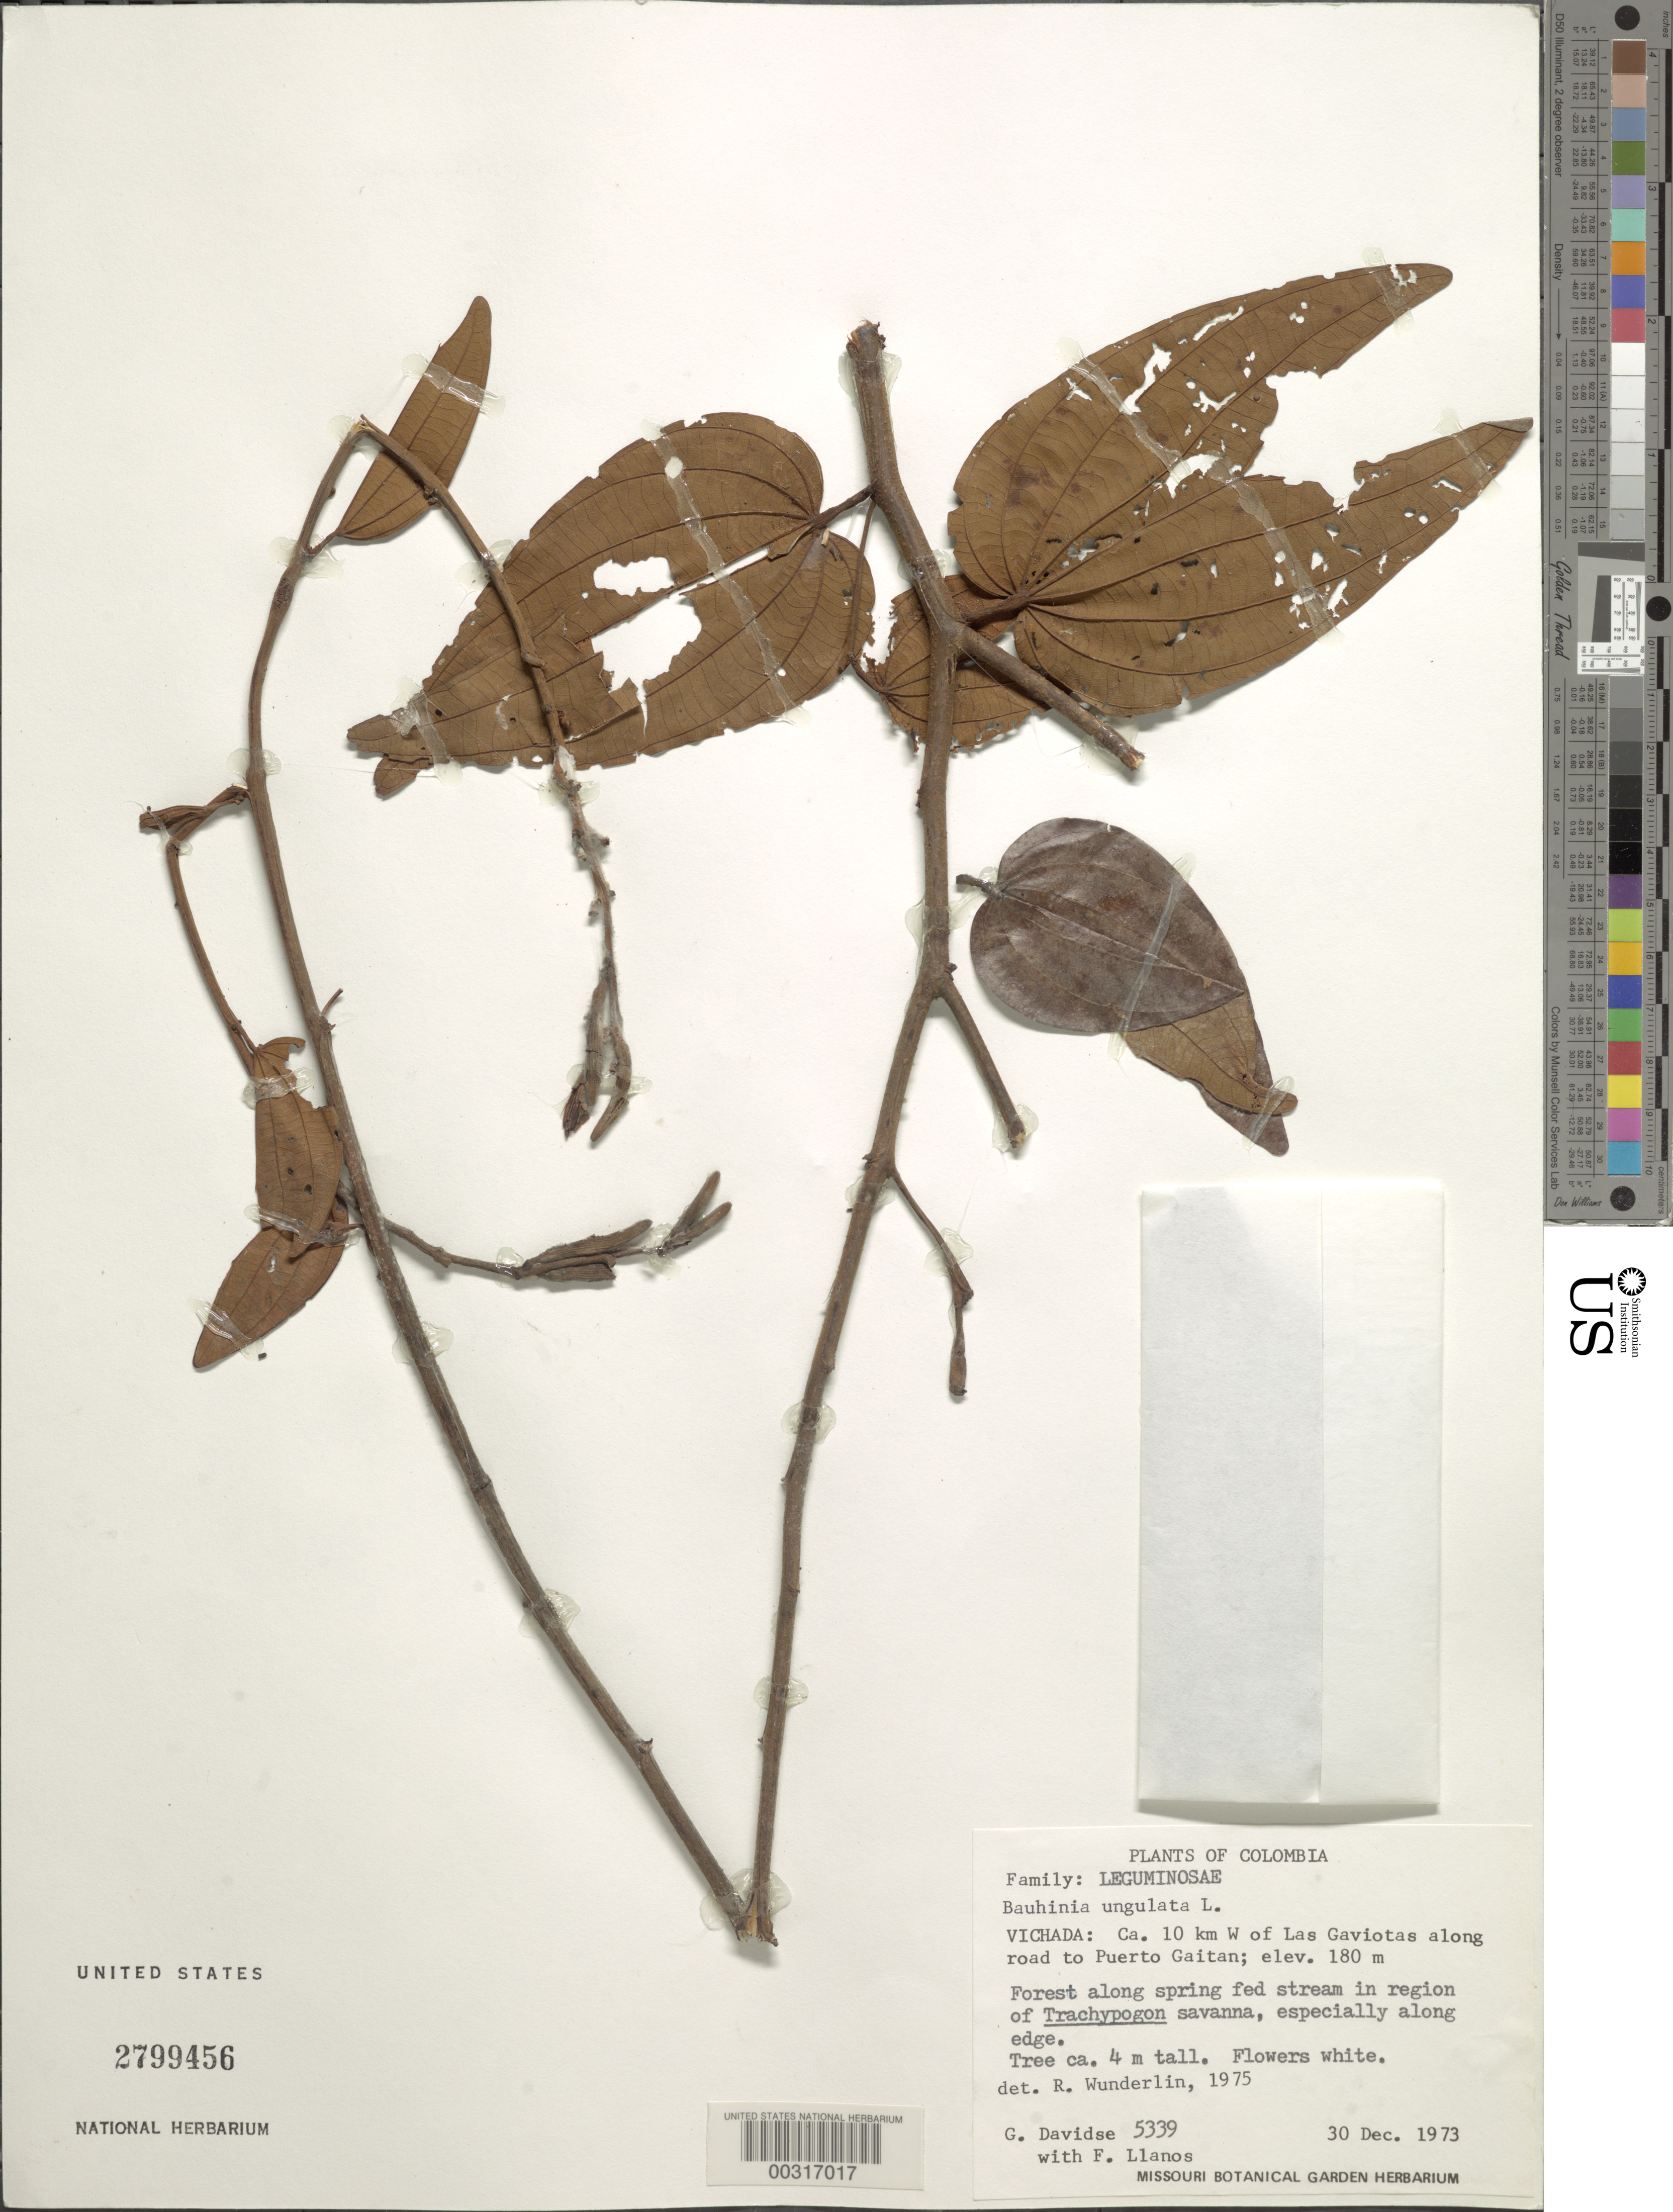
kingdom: Plantae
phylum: Tracheophyta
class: Magnoliopsida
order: Fabales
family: Fabaceae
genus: Bauhinia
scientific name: Bauhinia ungulata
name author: L.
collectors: G. Davidse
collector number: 5339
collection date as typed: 30 Dec 1973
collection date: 1973-12-30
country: Colombia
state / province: Vichada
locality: Ca 10 km W of las Gaviotas along road to Puerto Gaitan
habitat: Forest along spring fed stream in region of savanna, esp. along edge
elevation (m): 180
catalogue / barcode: US 2799456